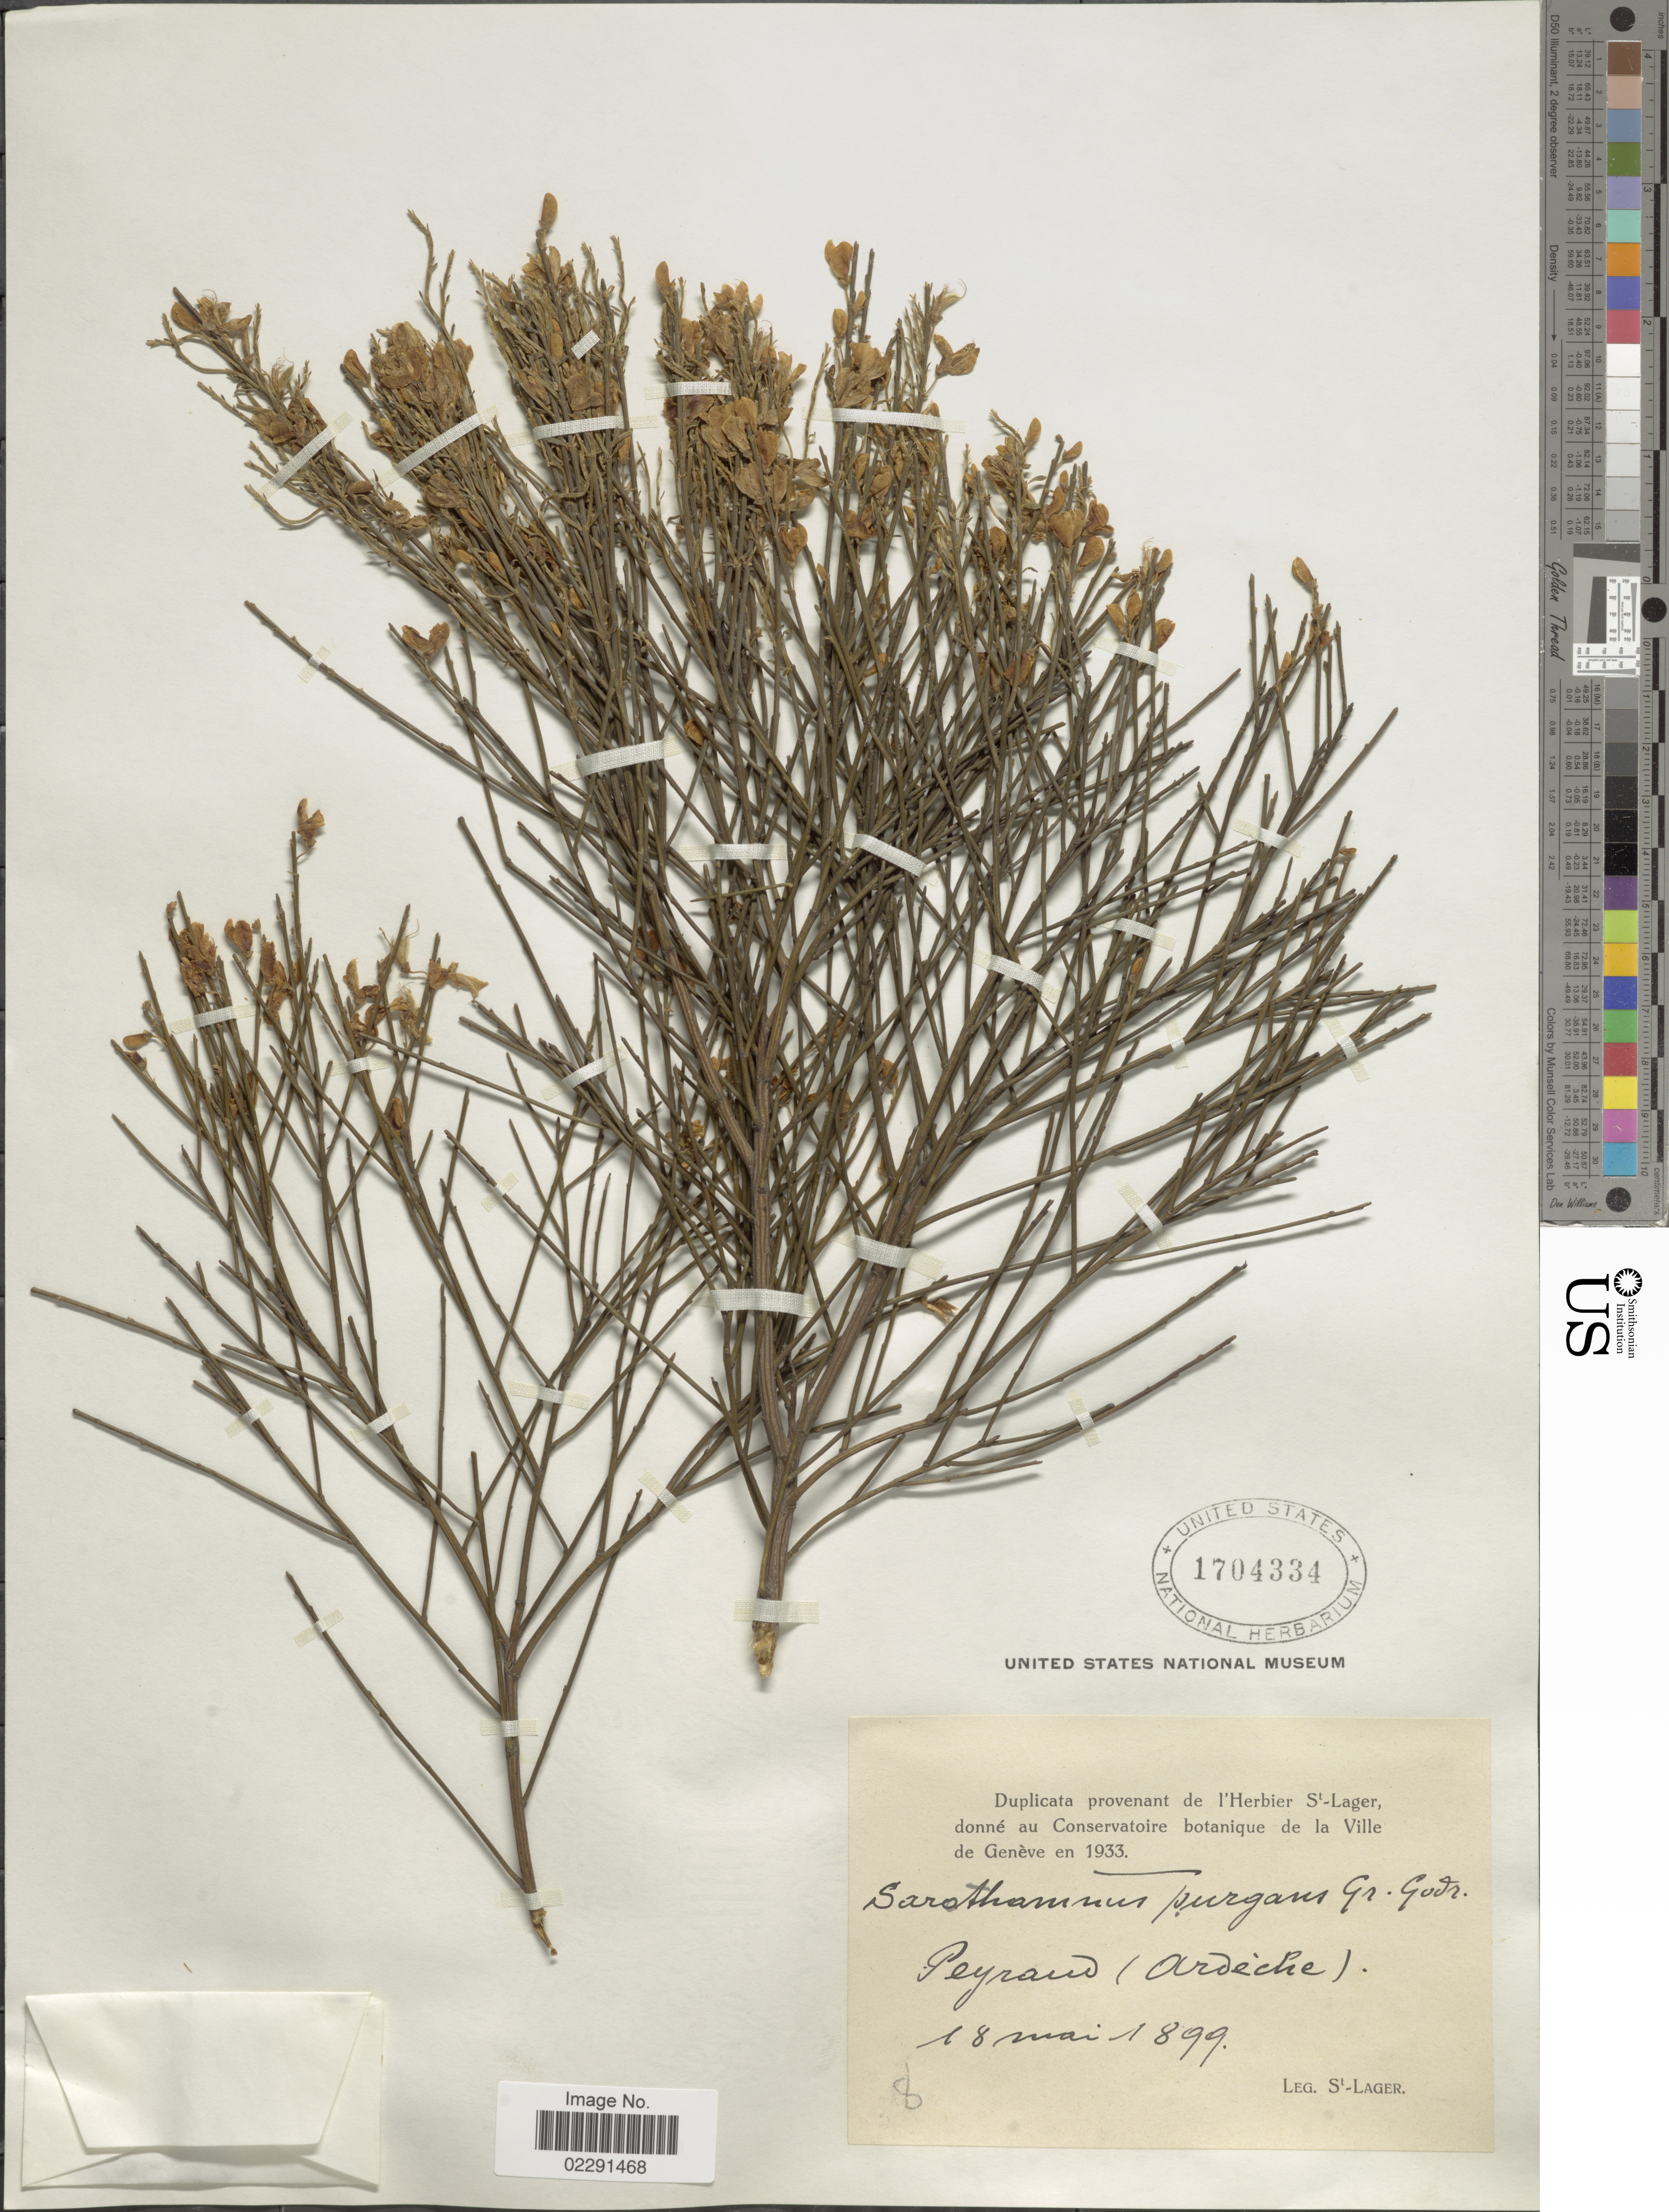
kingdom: Plantae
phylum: Tracheophyta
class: Magnoliopsida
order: Fabales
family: Fabaceae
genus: Genista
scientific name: Genista scorpius subsp. scorpius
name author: (L.) DC.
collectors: Saint-Lager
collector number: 8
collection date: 1899-05-18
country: France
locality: Peyrand (Ardiche). [interpreted]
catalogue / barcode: US 1704334